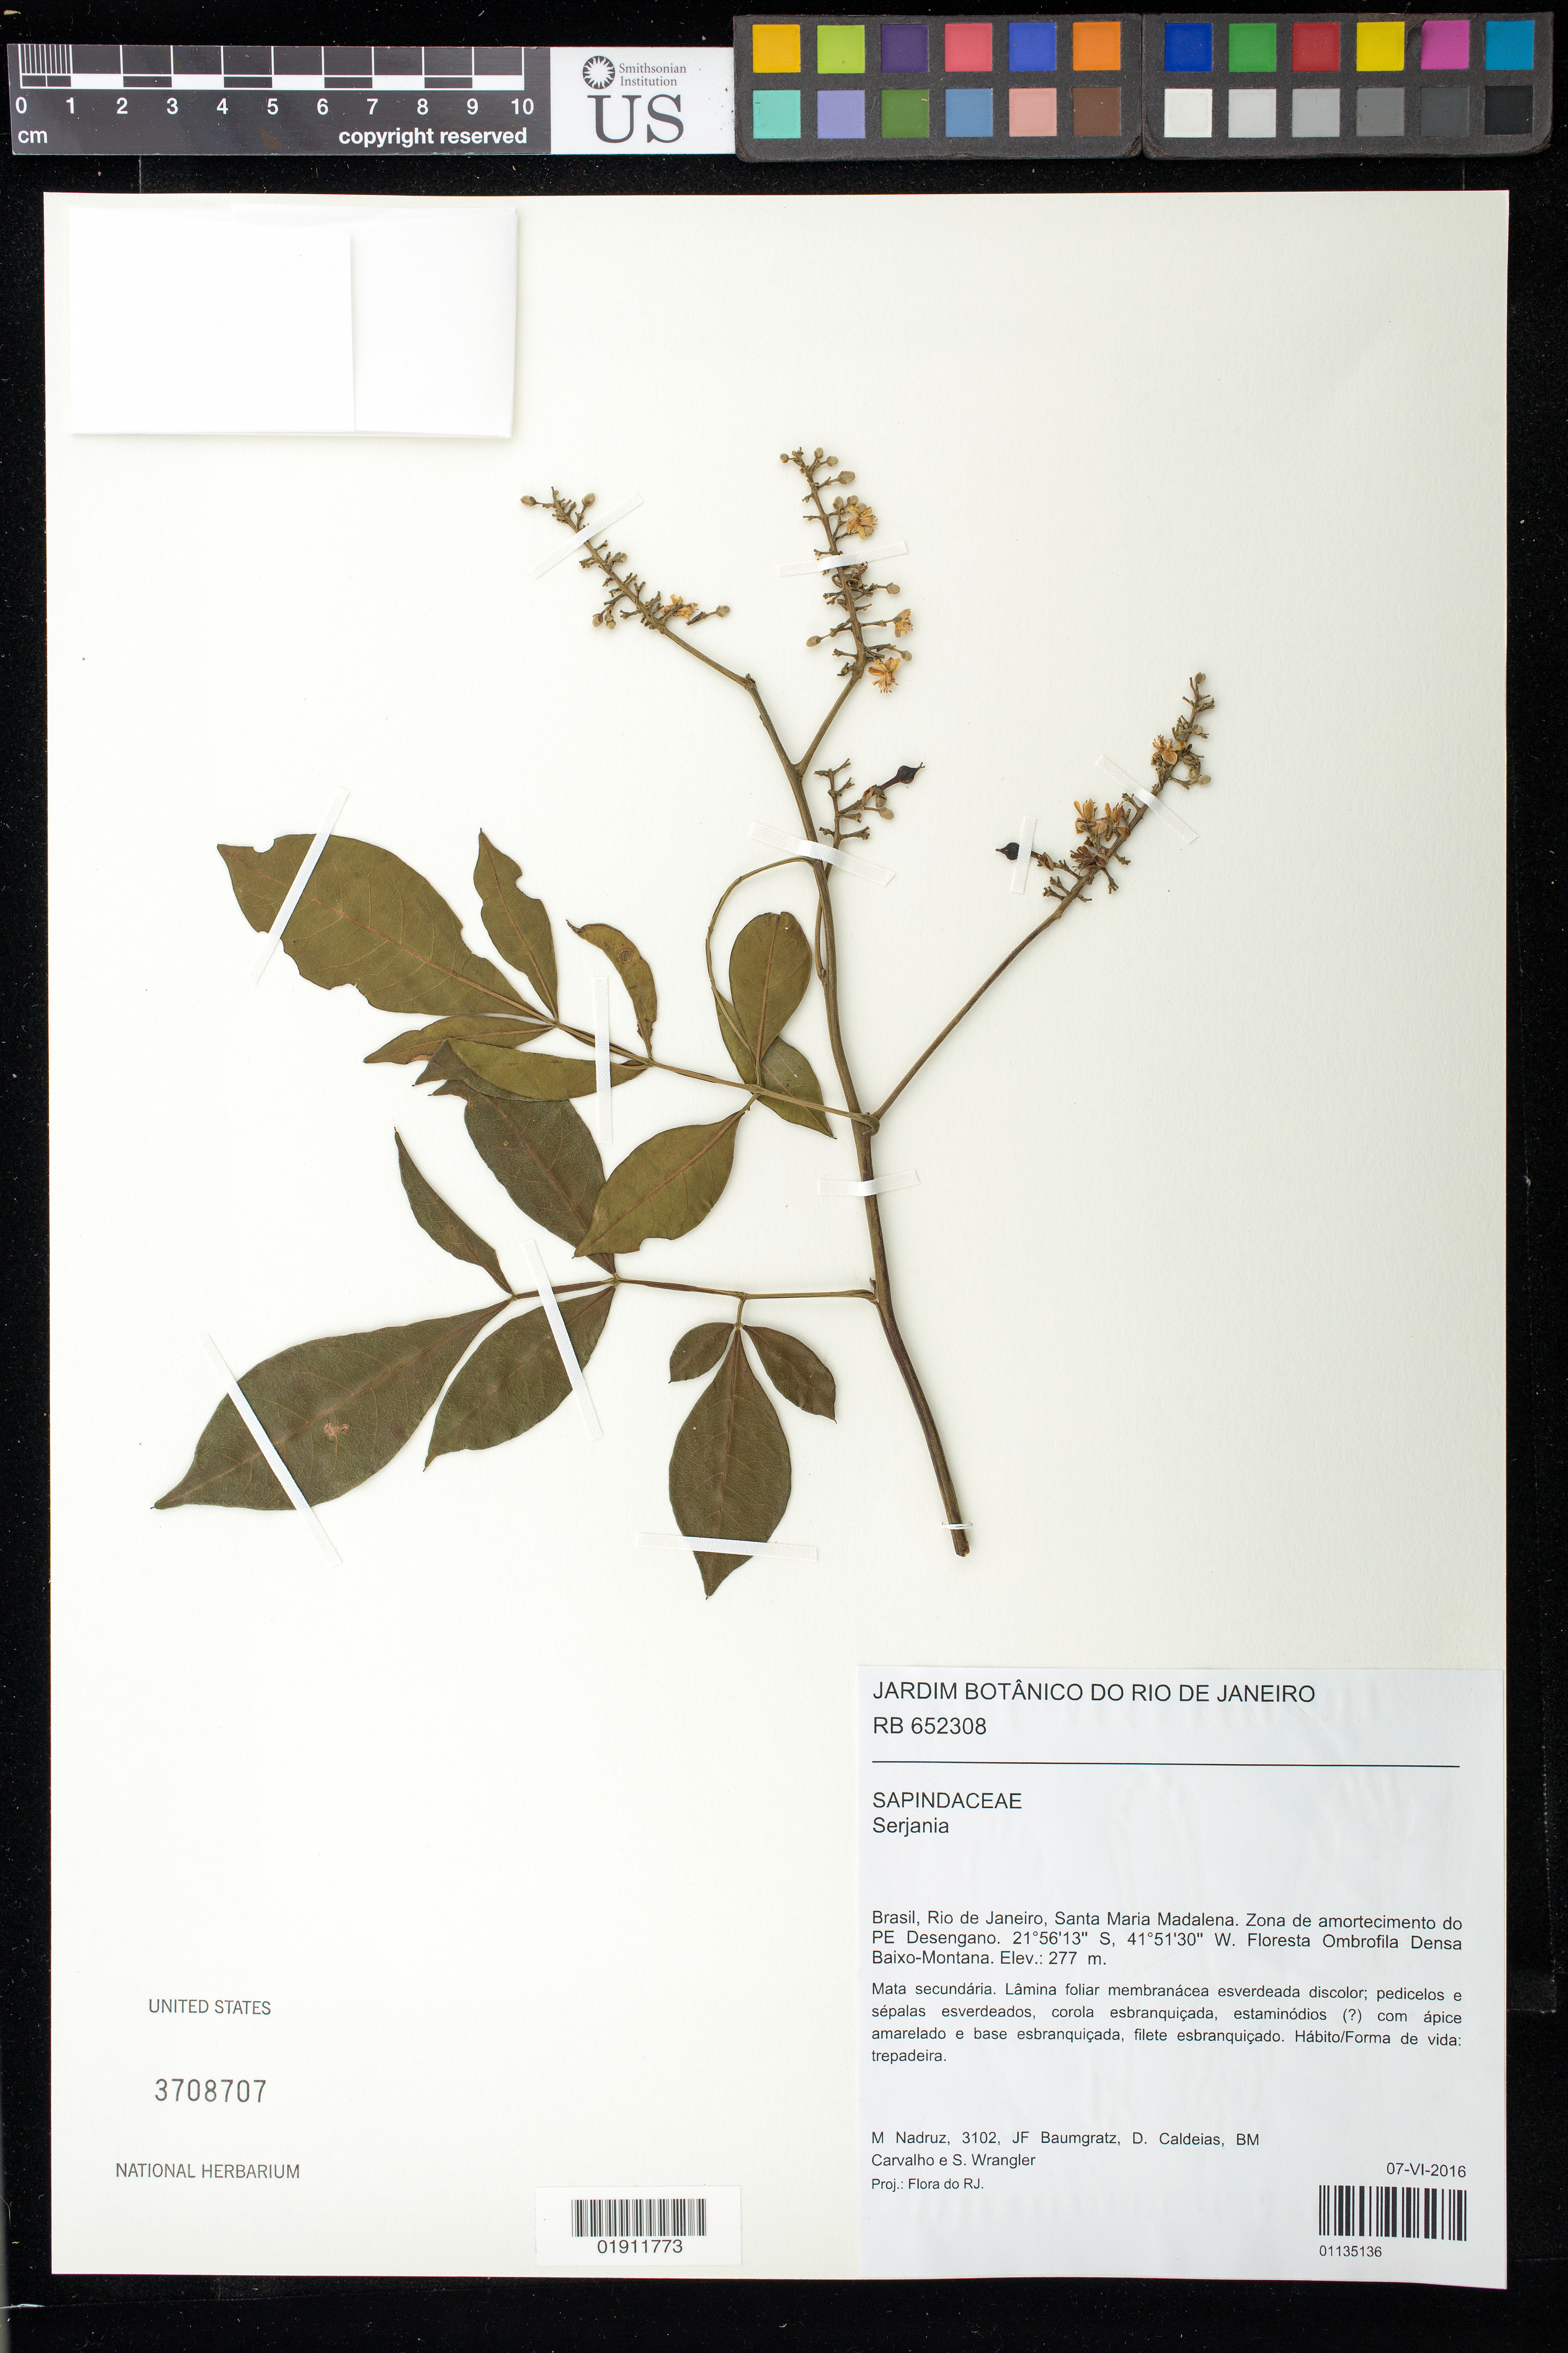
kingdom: Plantae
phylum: Tracheophyta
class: Magnoliopsida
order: Sapindales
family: Sapindaceae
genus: Serjania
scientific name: Serjania sp.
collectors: M. A. Nadruz Coelho, J. F. A. Baumgratz, D. Caldeias, B. Carvalho & S. Wrangler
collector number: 3102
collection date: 2016-06-07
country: Brazil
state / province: Rio de Janeiro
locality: Santa Maria Madalens. Zona de amortecimento do PE Desengano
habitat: Mata secundária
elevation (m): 277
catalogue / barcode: US 3708707